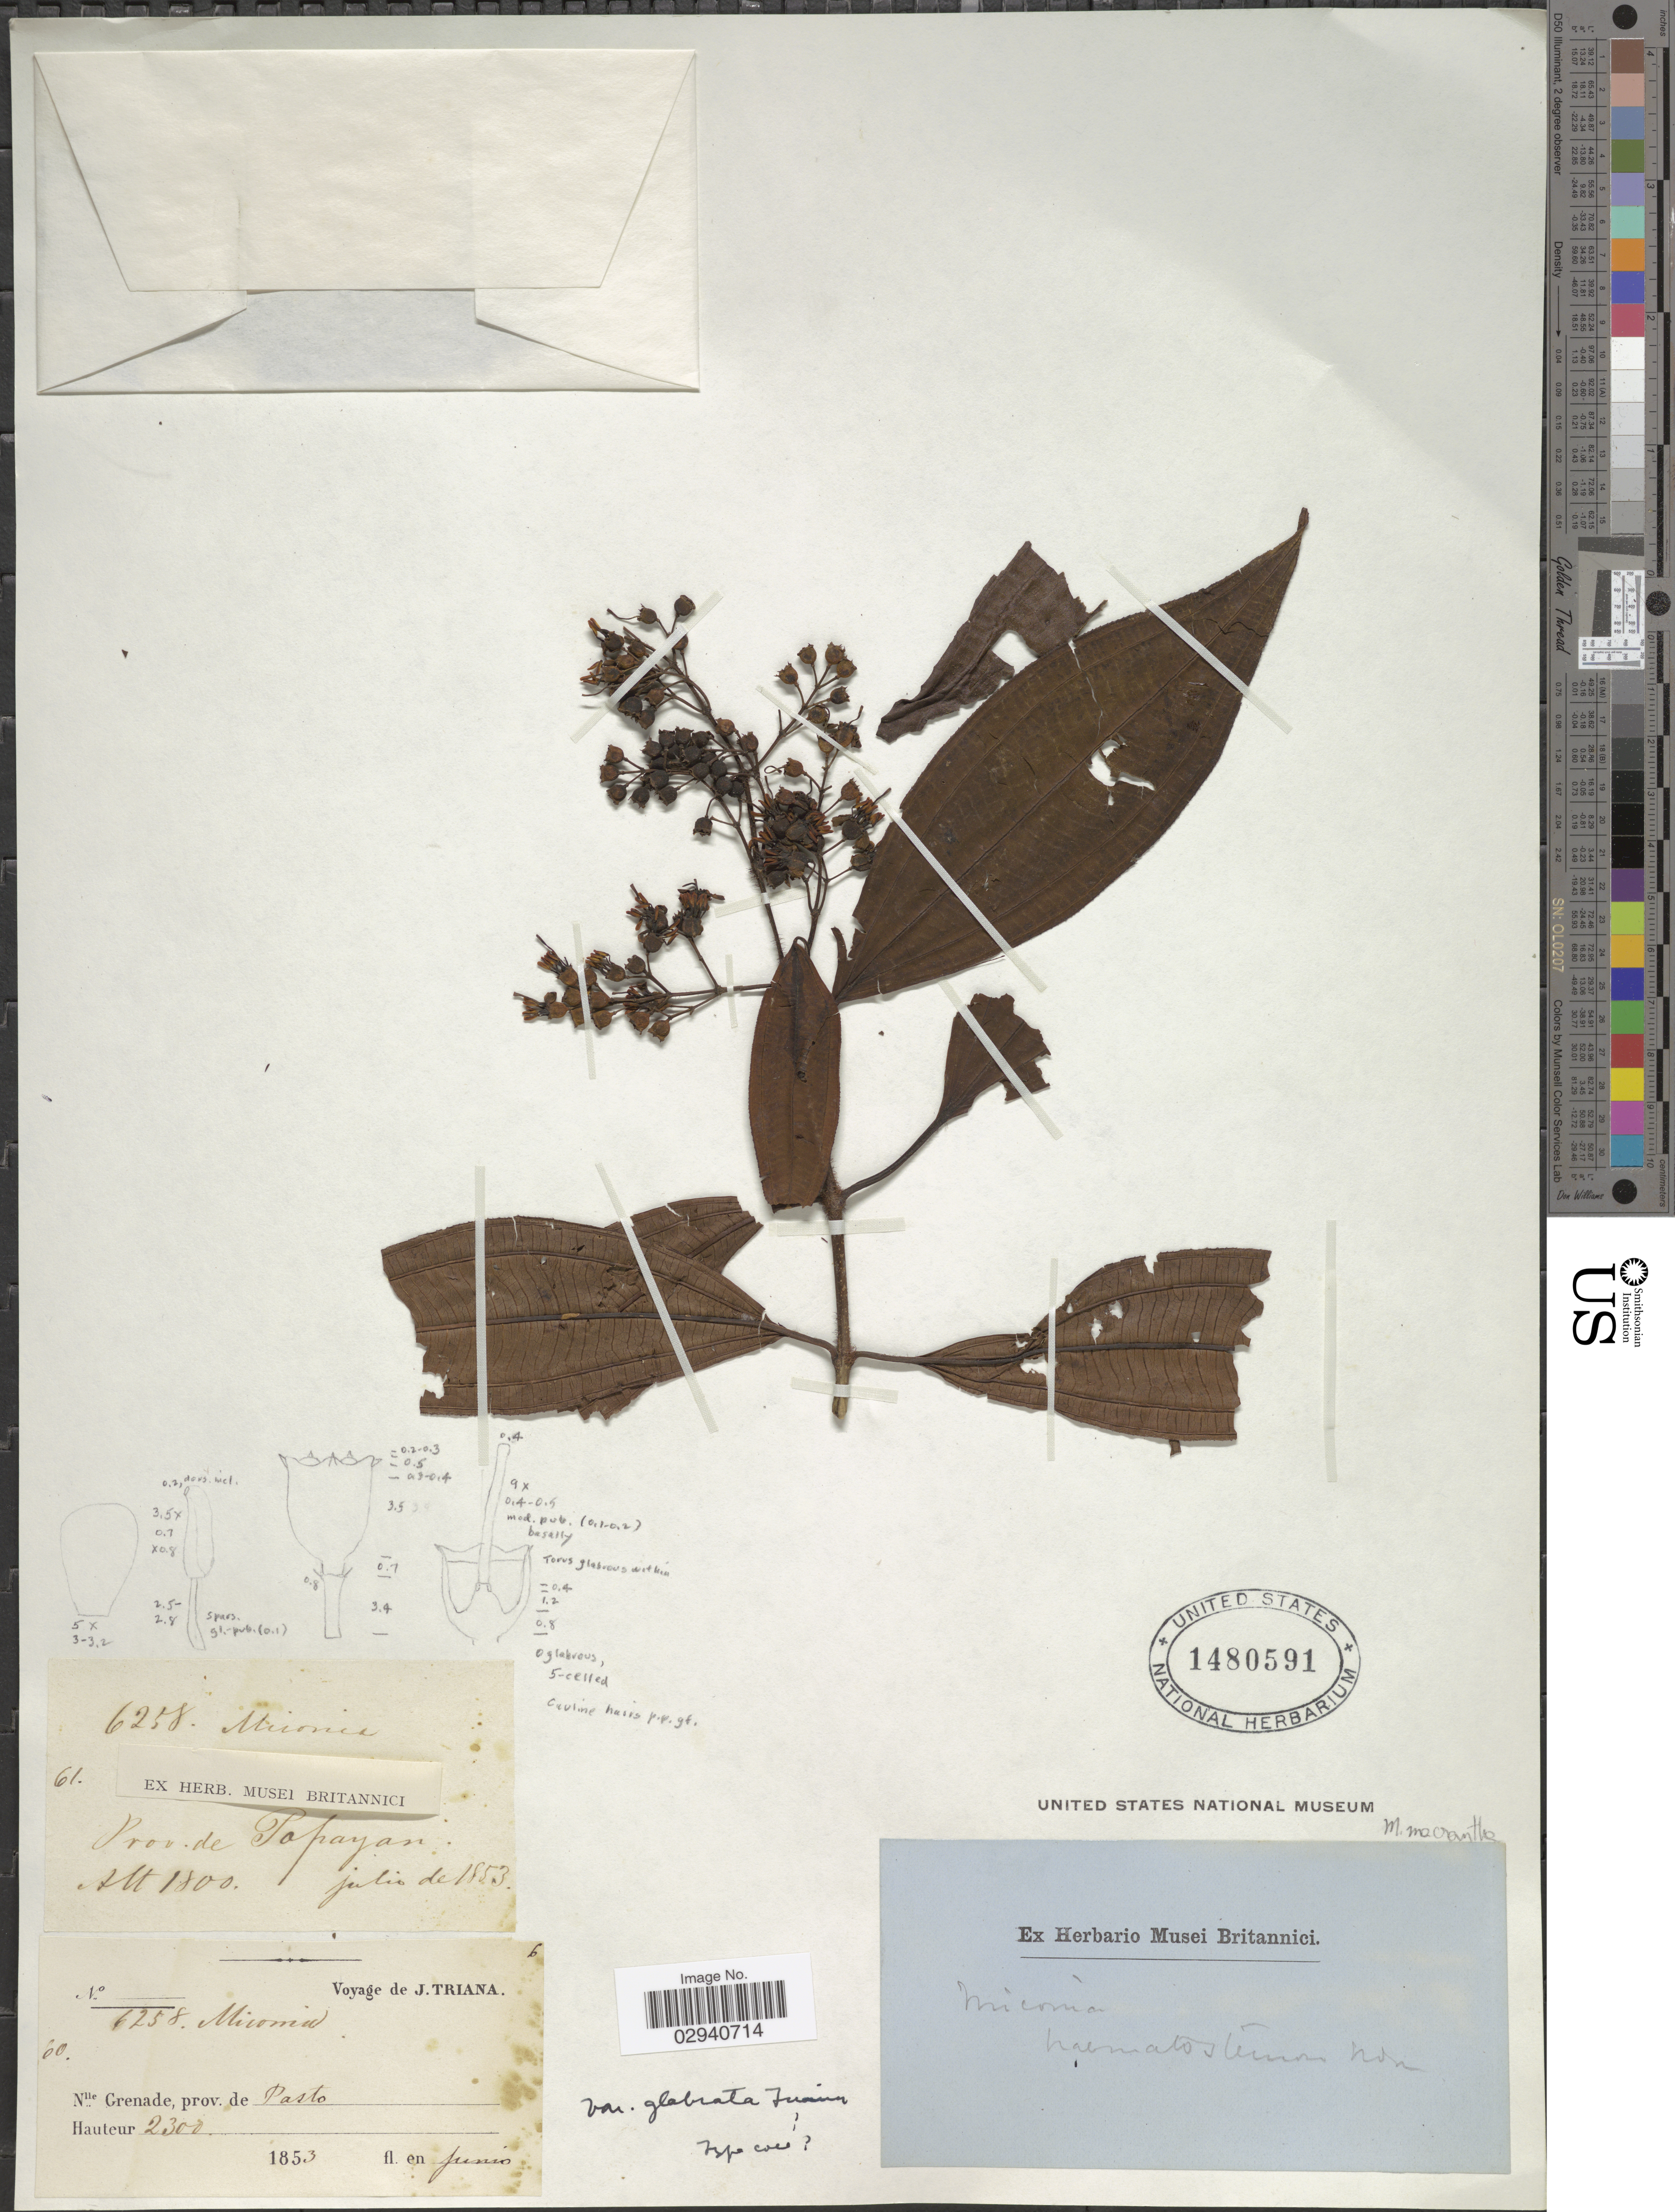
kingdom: Plantae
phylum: Tracheophyta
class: Magnoliopsida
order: Myrtales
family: Melastomataceae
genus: Miconia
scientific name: Miconia macrantha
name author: Triana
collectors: J. Triana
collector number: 6258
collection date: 1853-06/1853-07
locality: Prov. de Popayan. Nlle Grande, prov. de Pasto.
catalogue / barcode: US 1480591